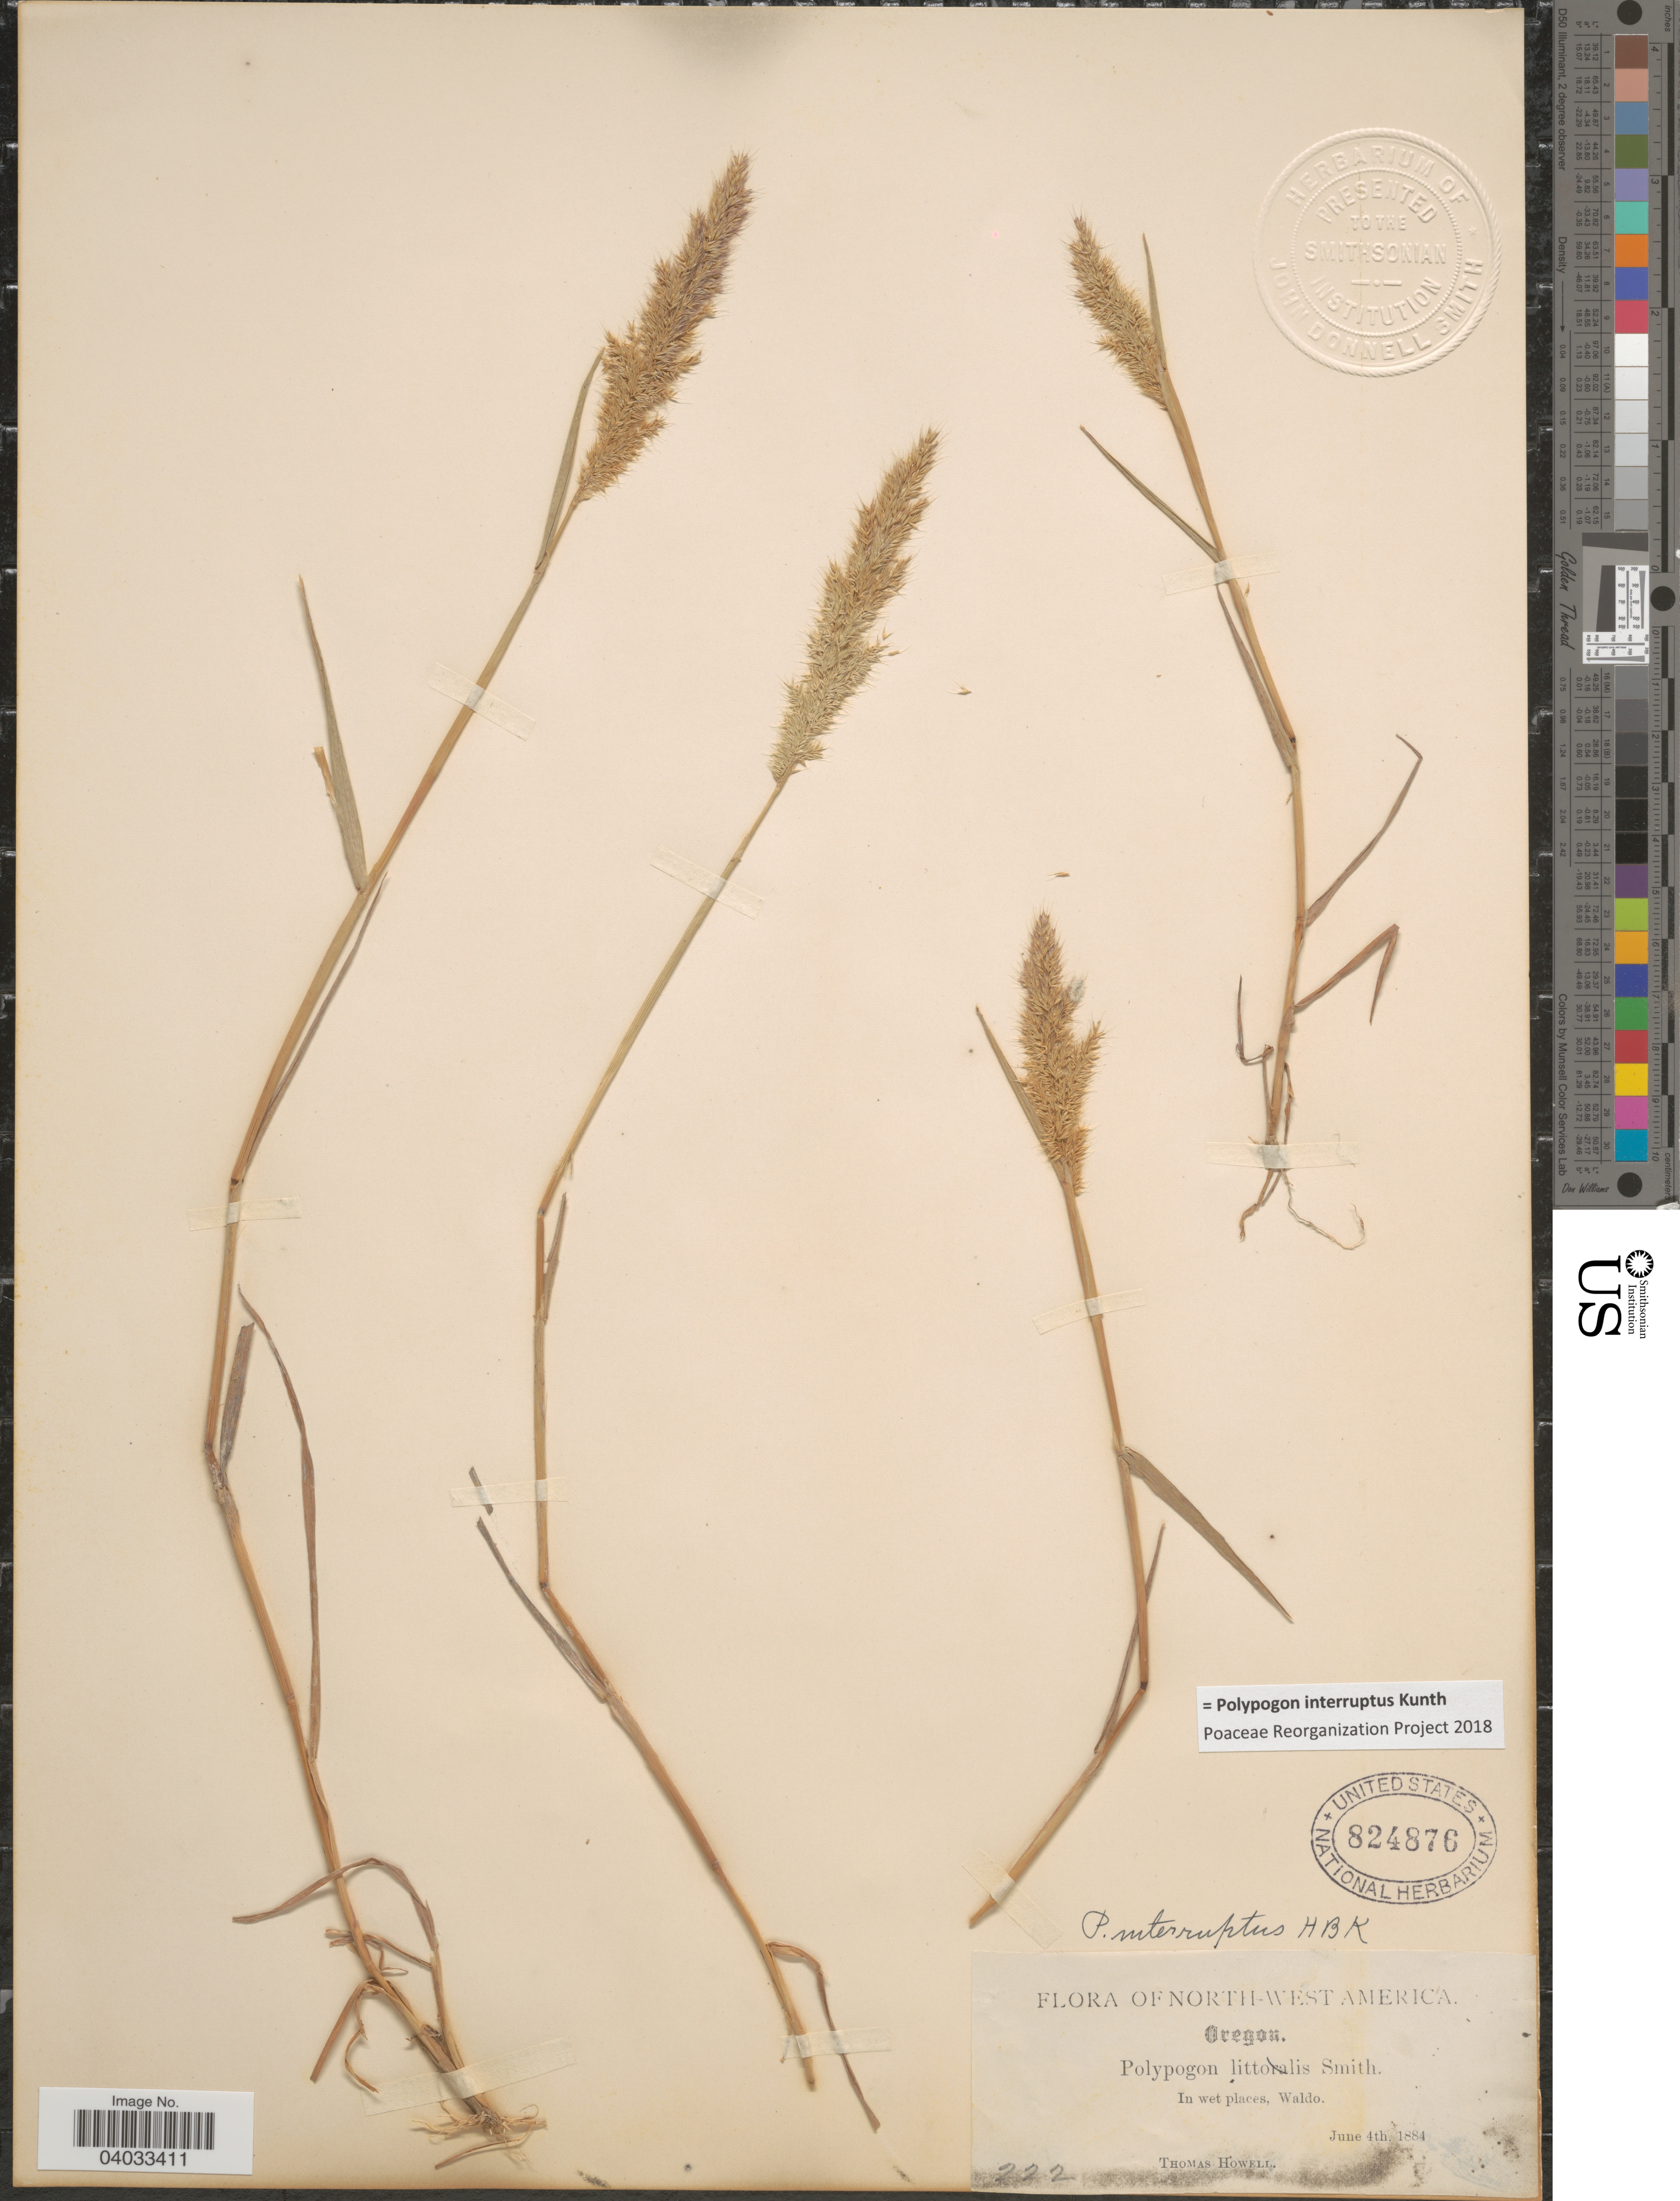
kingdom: Plantae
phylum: Tracheophyta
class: Liliopsida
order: Poales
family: Poaceae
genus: Polypogon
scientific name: Polypogon interruptus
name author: Kunth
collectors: T. Howell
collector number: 222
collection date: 1884-06-04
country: United States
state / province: Oregon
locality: North-West America. Waldo.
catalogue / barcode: US 824876